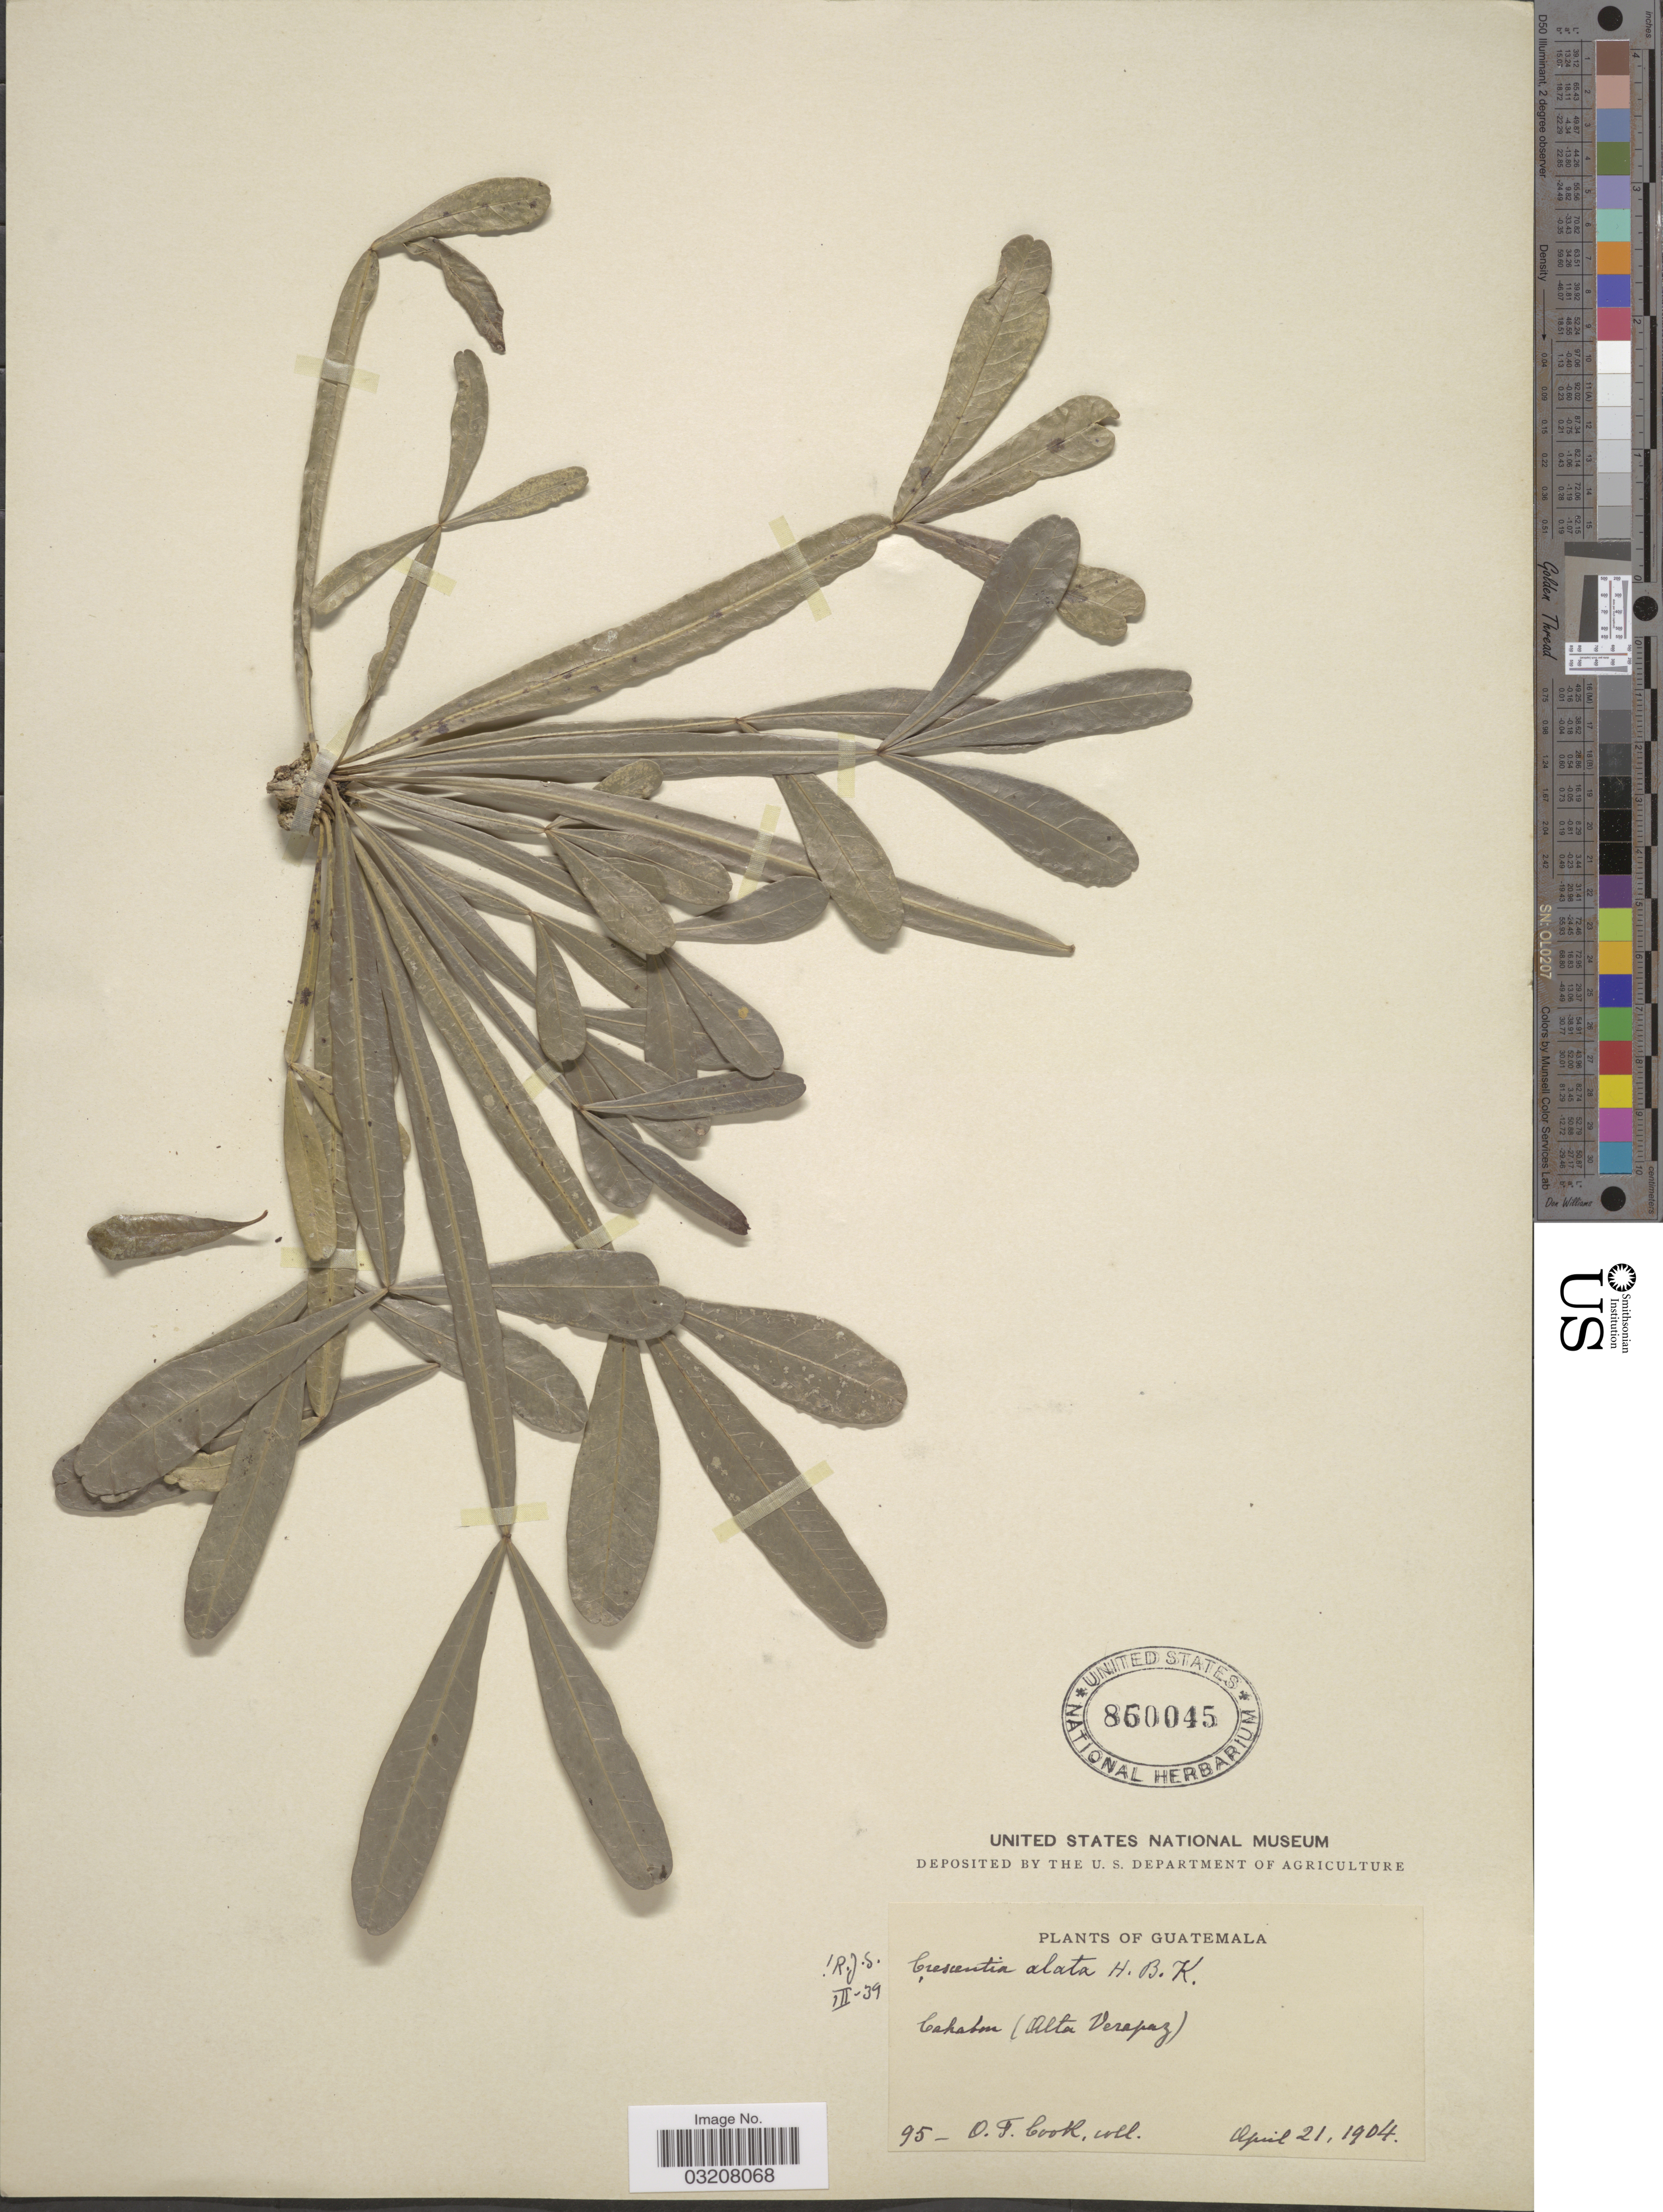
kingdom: Plantae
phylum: Tracheophyta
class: Magnoliopsida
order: Lamiales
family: Bignoniaceae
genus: Crescentia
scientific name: Crescentia alata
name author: Kunth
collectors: O. F. Cook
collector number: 95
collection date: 1904-04-21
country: Guatemala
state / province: Alta Verapaz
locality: Cahabon.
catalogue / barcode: US 860045